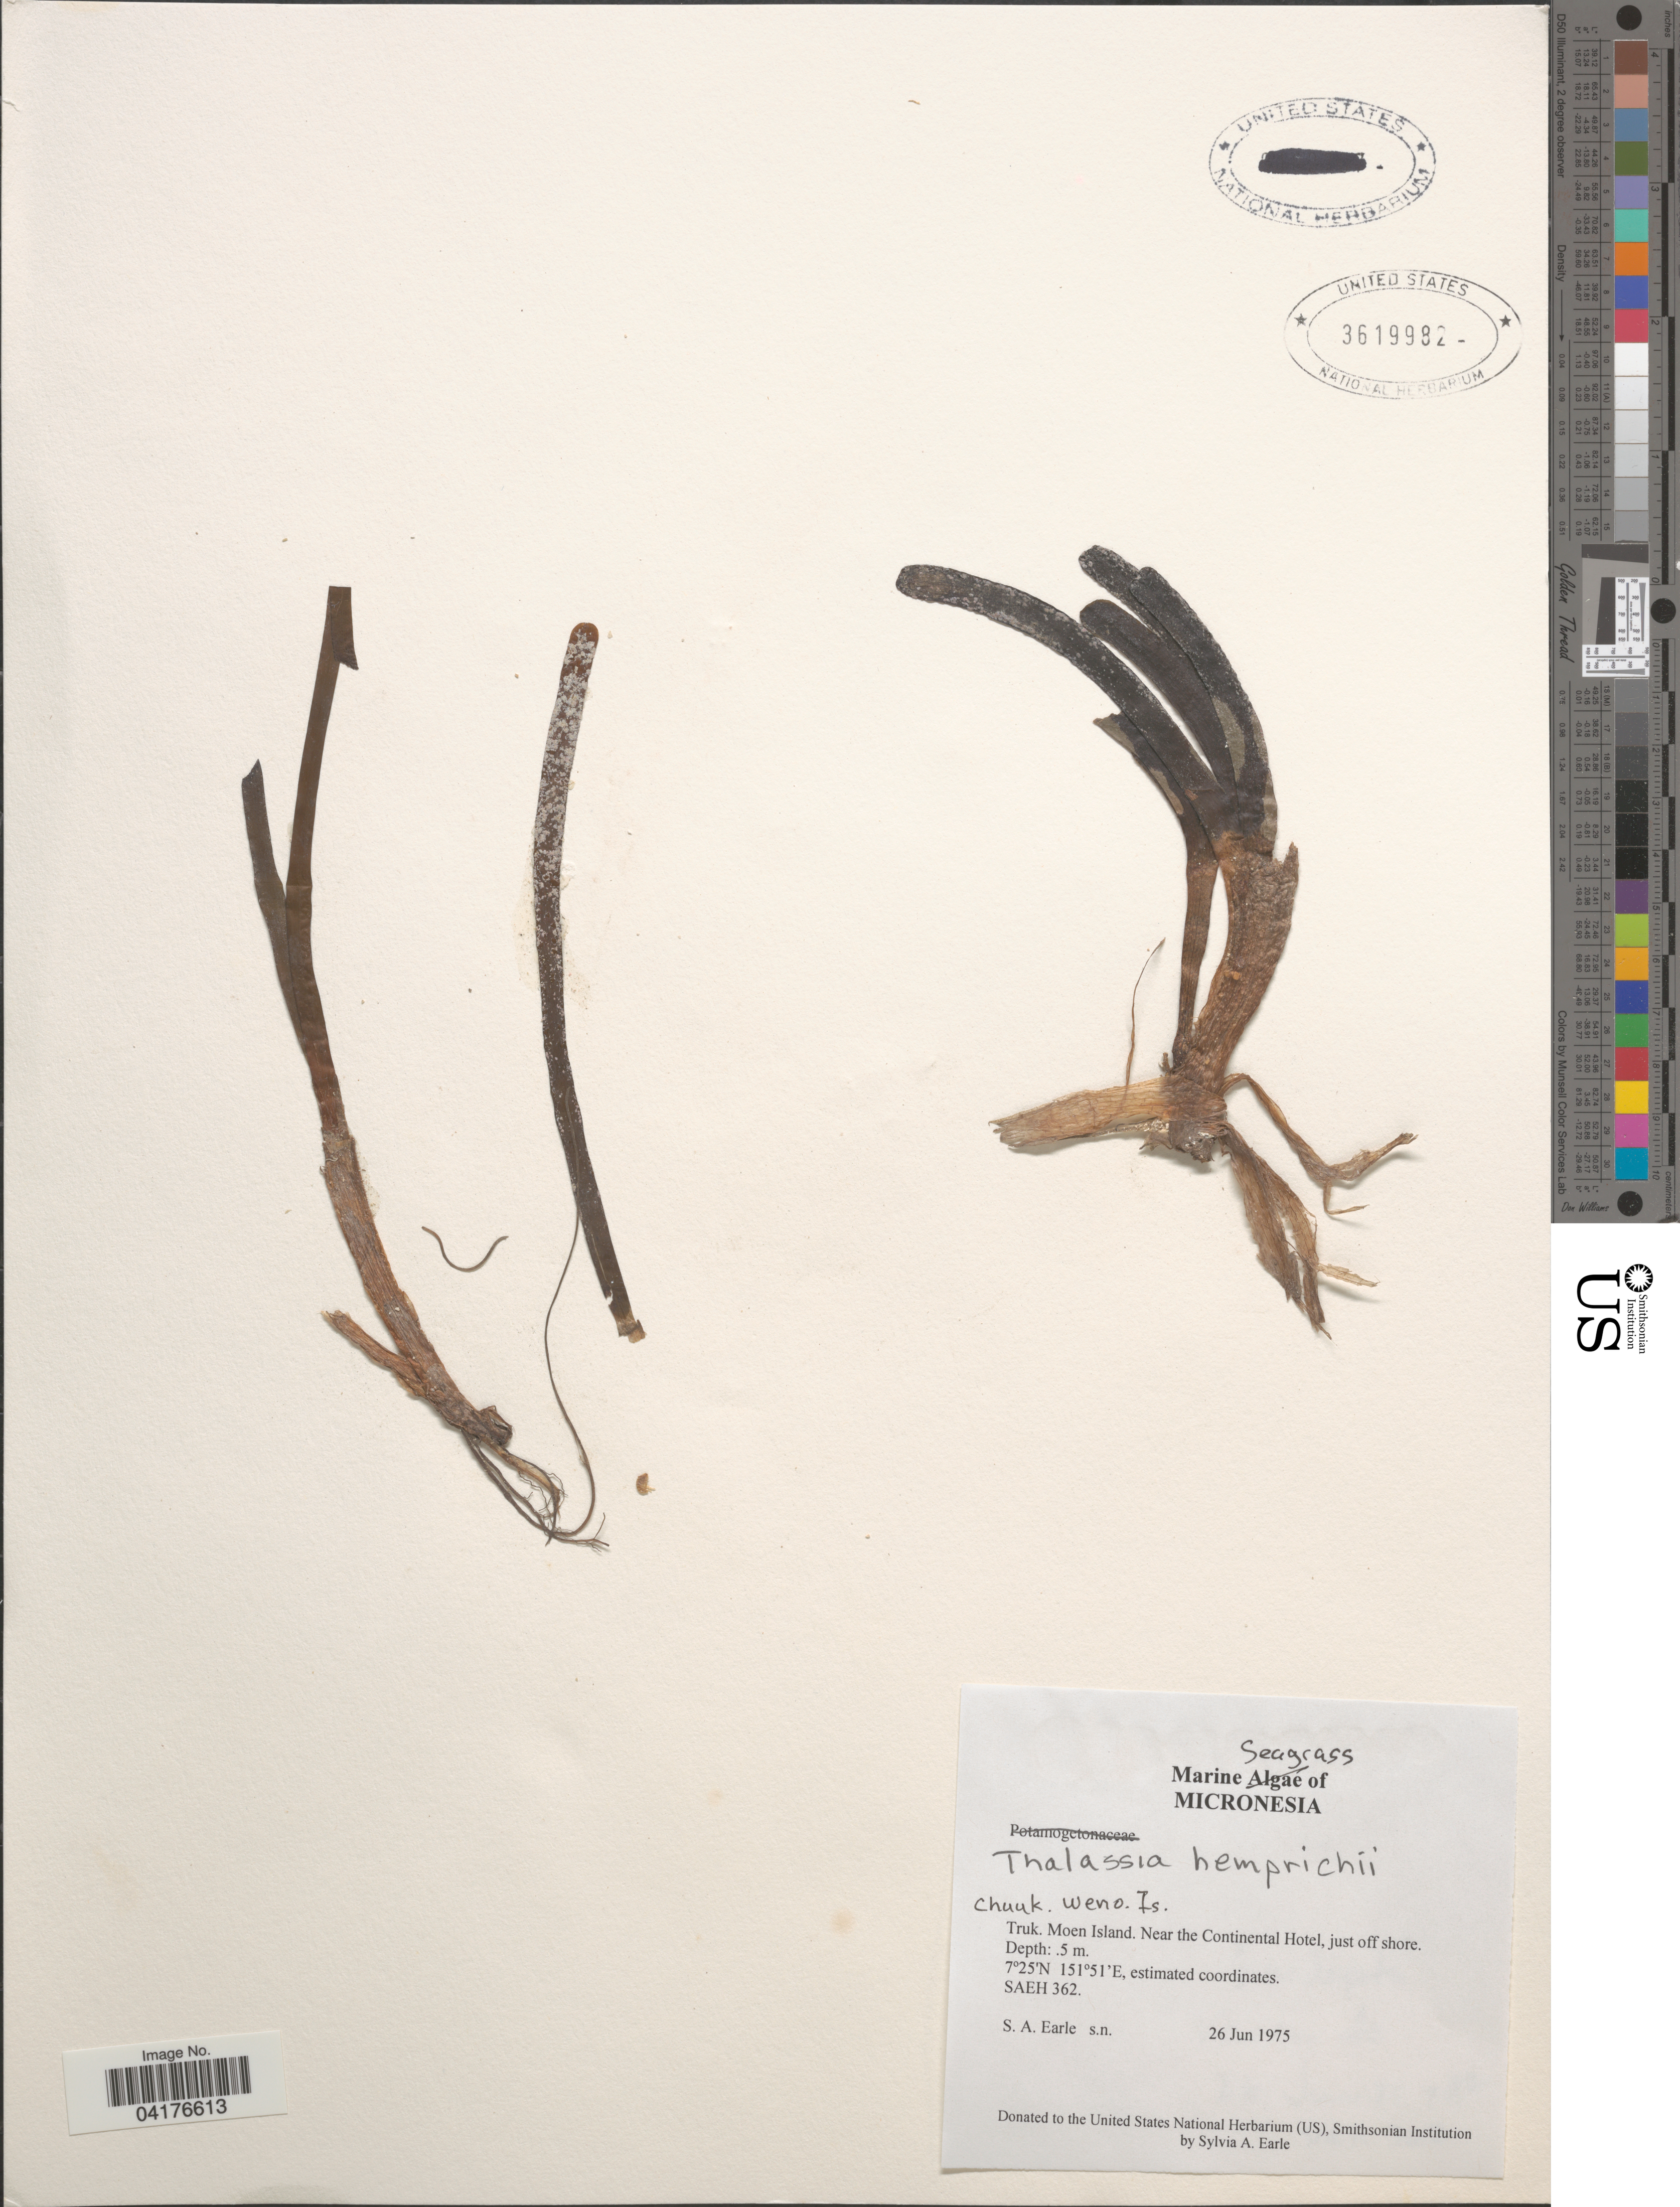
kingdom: Plantae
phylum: Tracheophyta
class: Liliopsida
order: Alismatales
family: Hydrocharitaceae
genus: Thalassia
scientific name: Thalassia hemprichii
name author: Asch.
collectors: S. A. Earle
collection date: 1975-06-26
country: Micronesia, Federated States of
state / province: Truk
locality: Moen Island. Near the Continental Hotel, just off shore. SAEH 362.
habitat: just off shore.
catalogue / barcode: US 3619982